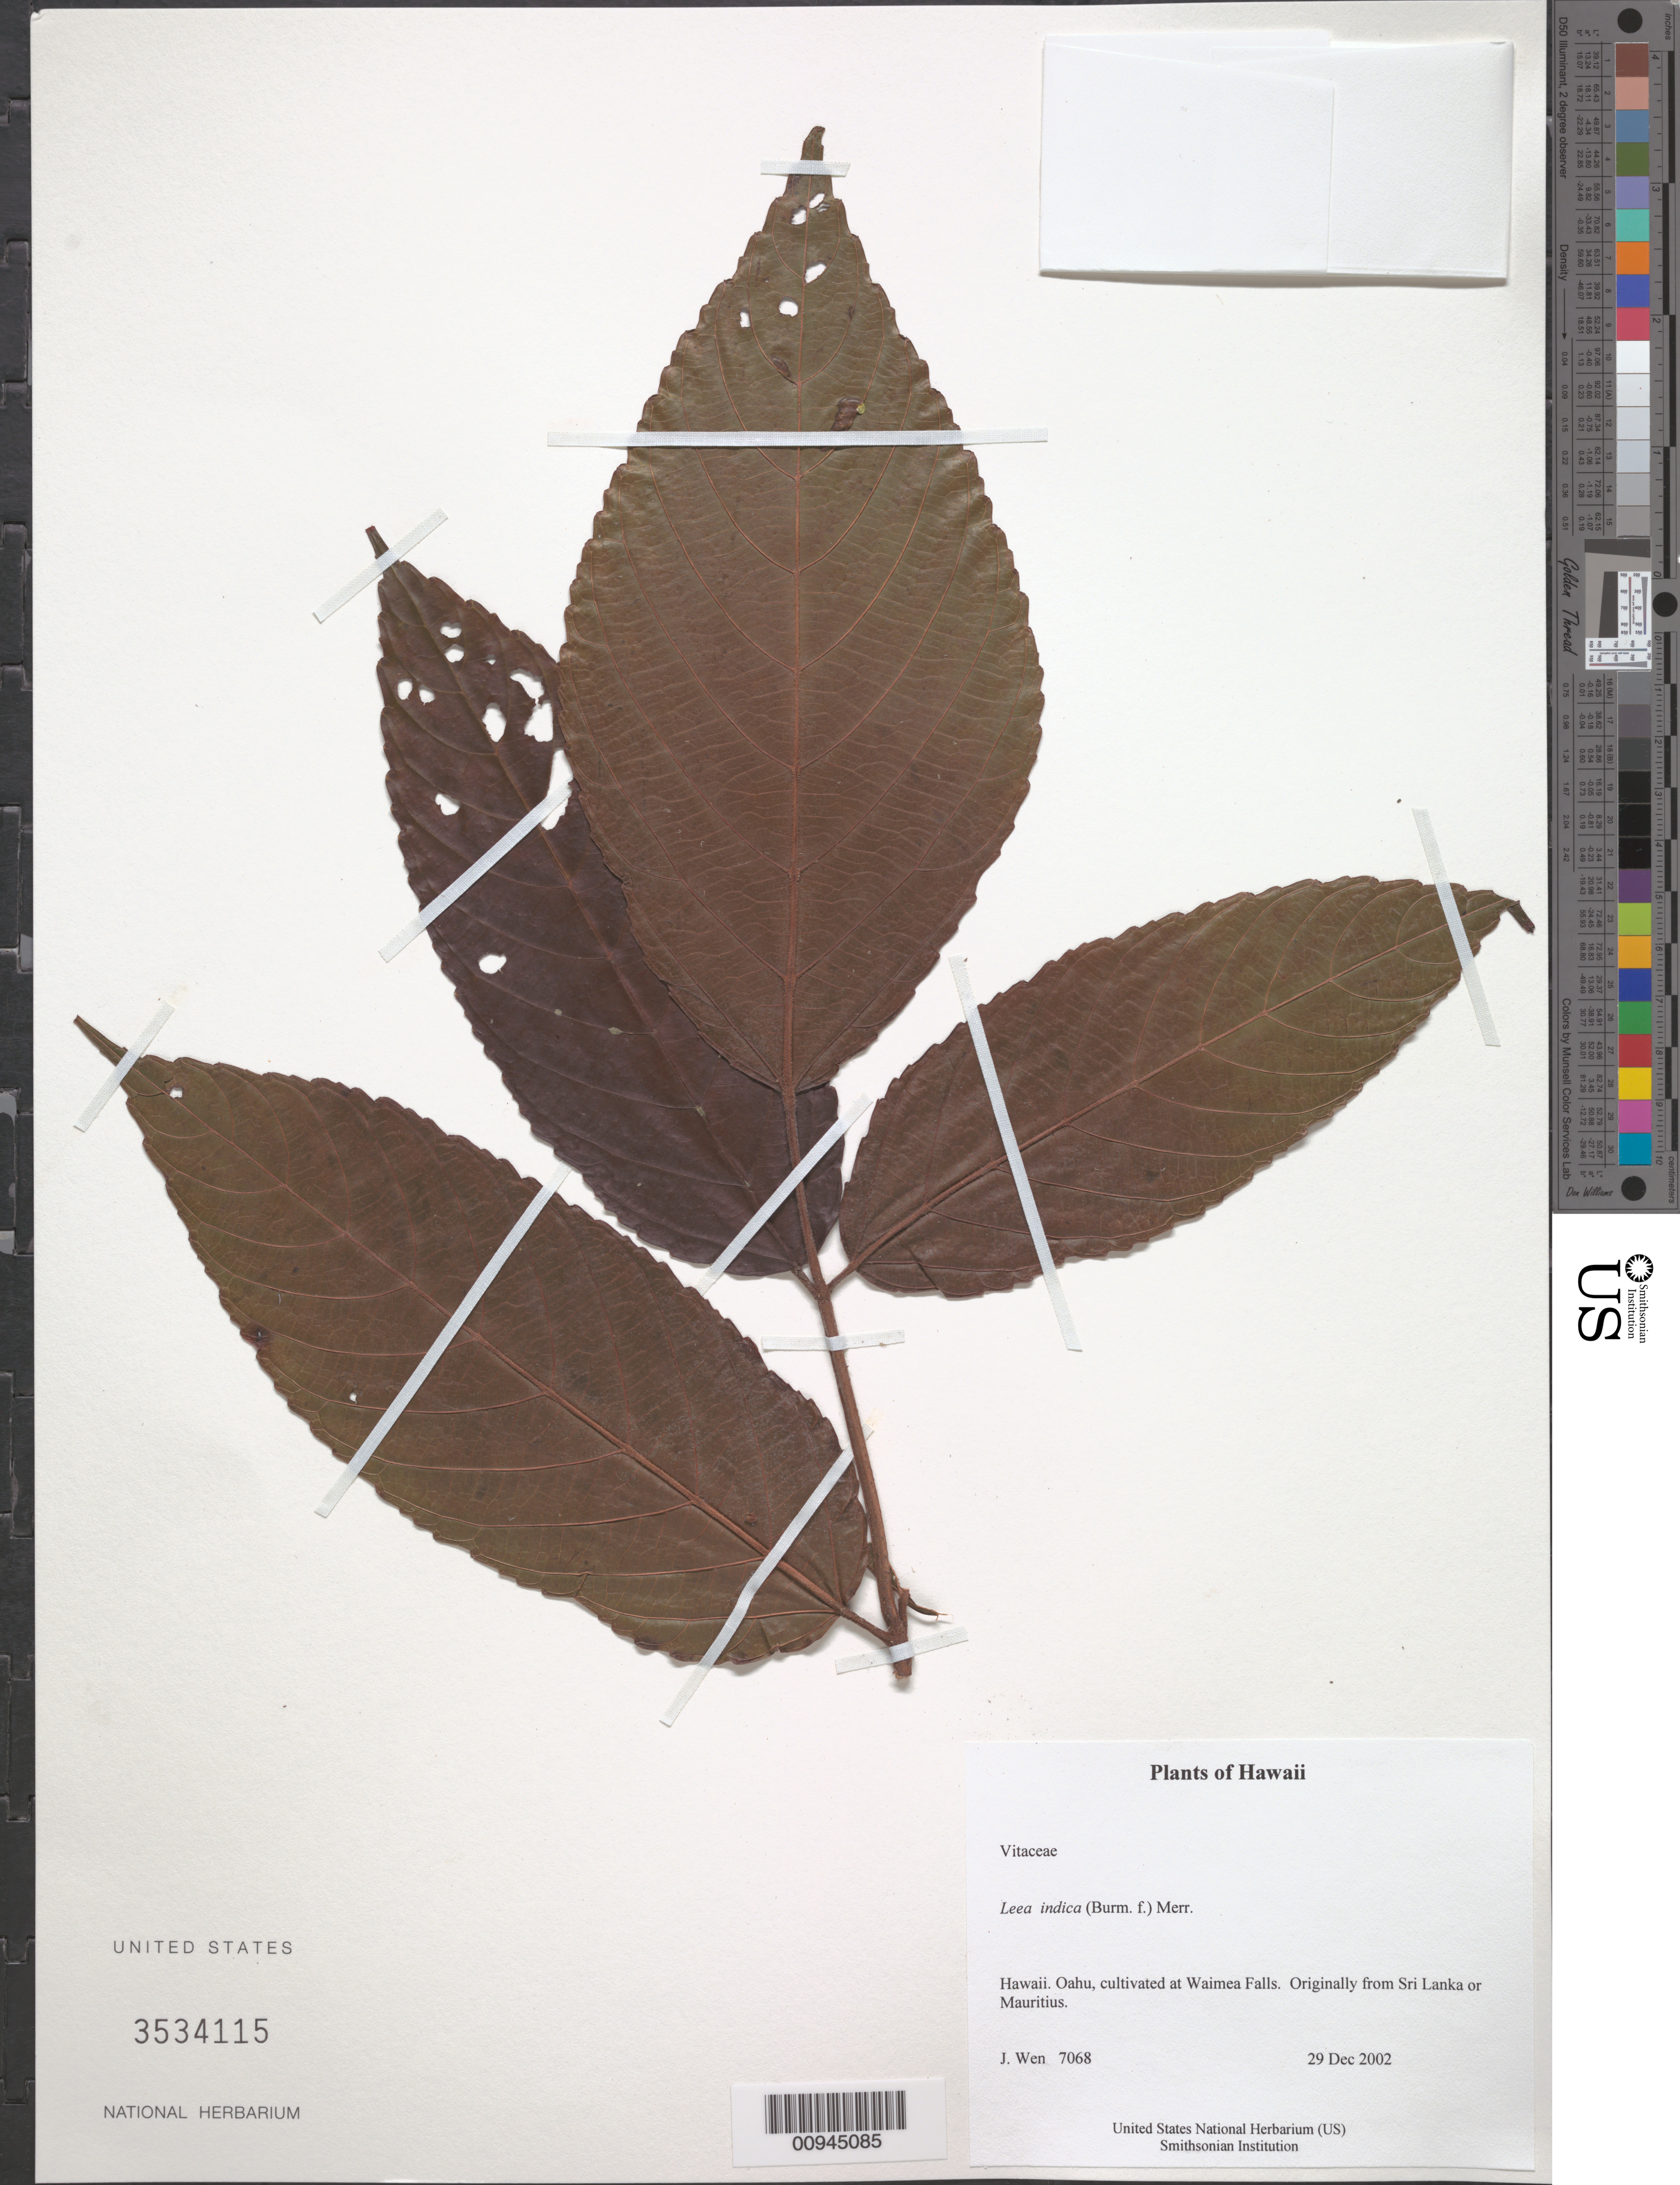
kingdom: Plantae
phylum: Tracheophyta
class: Magnoliopsida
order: Vitales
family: Vitaceae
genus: Leea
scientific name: Leea indica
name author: (Burm. f.) Merr.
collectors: J. Wen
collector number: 7068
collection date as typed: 29 Dec 2002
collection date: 2002-12-29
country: United States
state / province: Hawaii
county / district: Honolulu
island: Oahu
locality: Oahu, cultivated at Waimea Falls. Originally from Sri Lanka or Mauritius.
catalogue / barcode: US 3534115